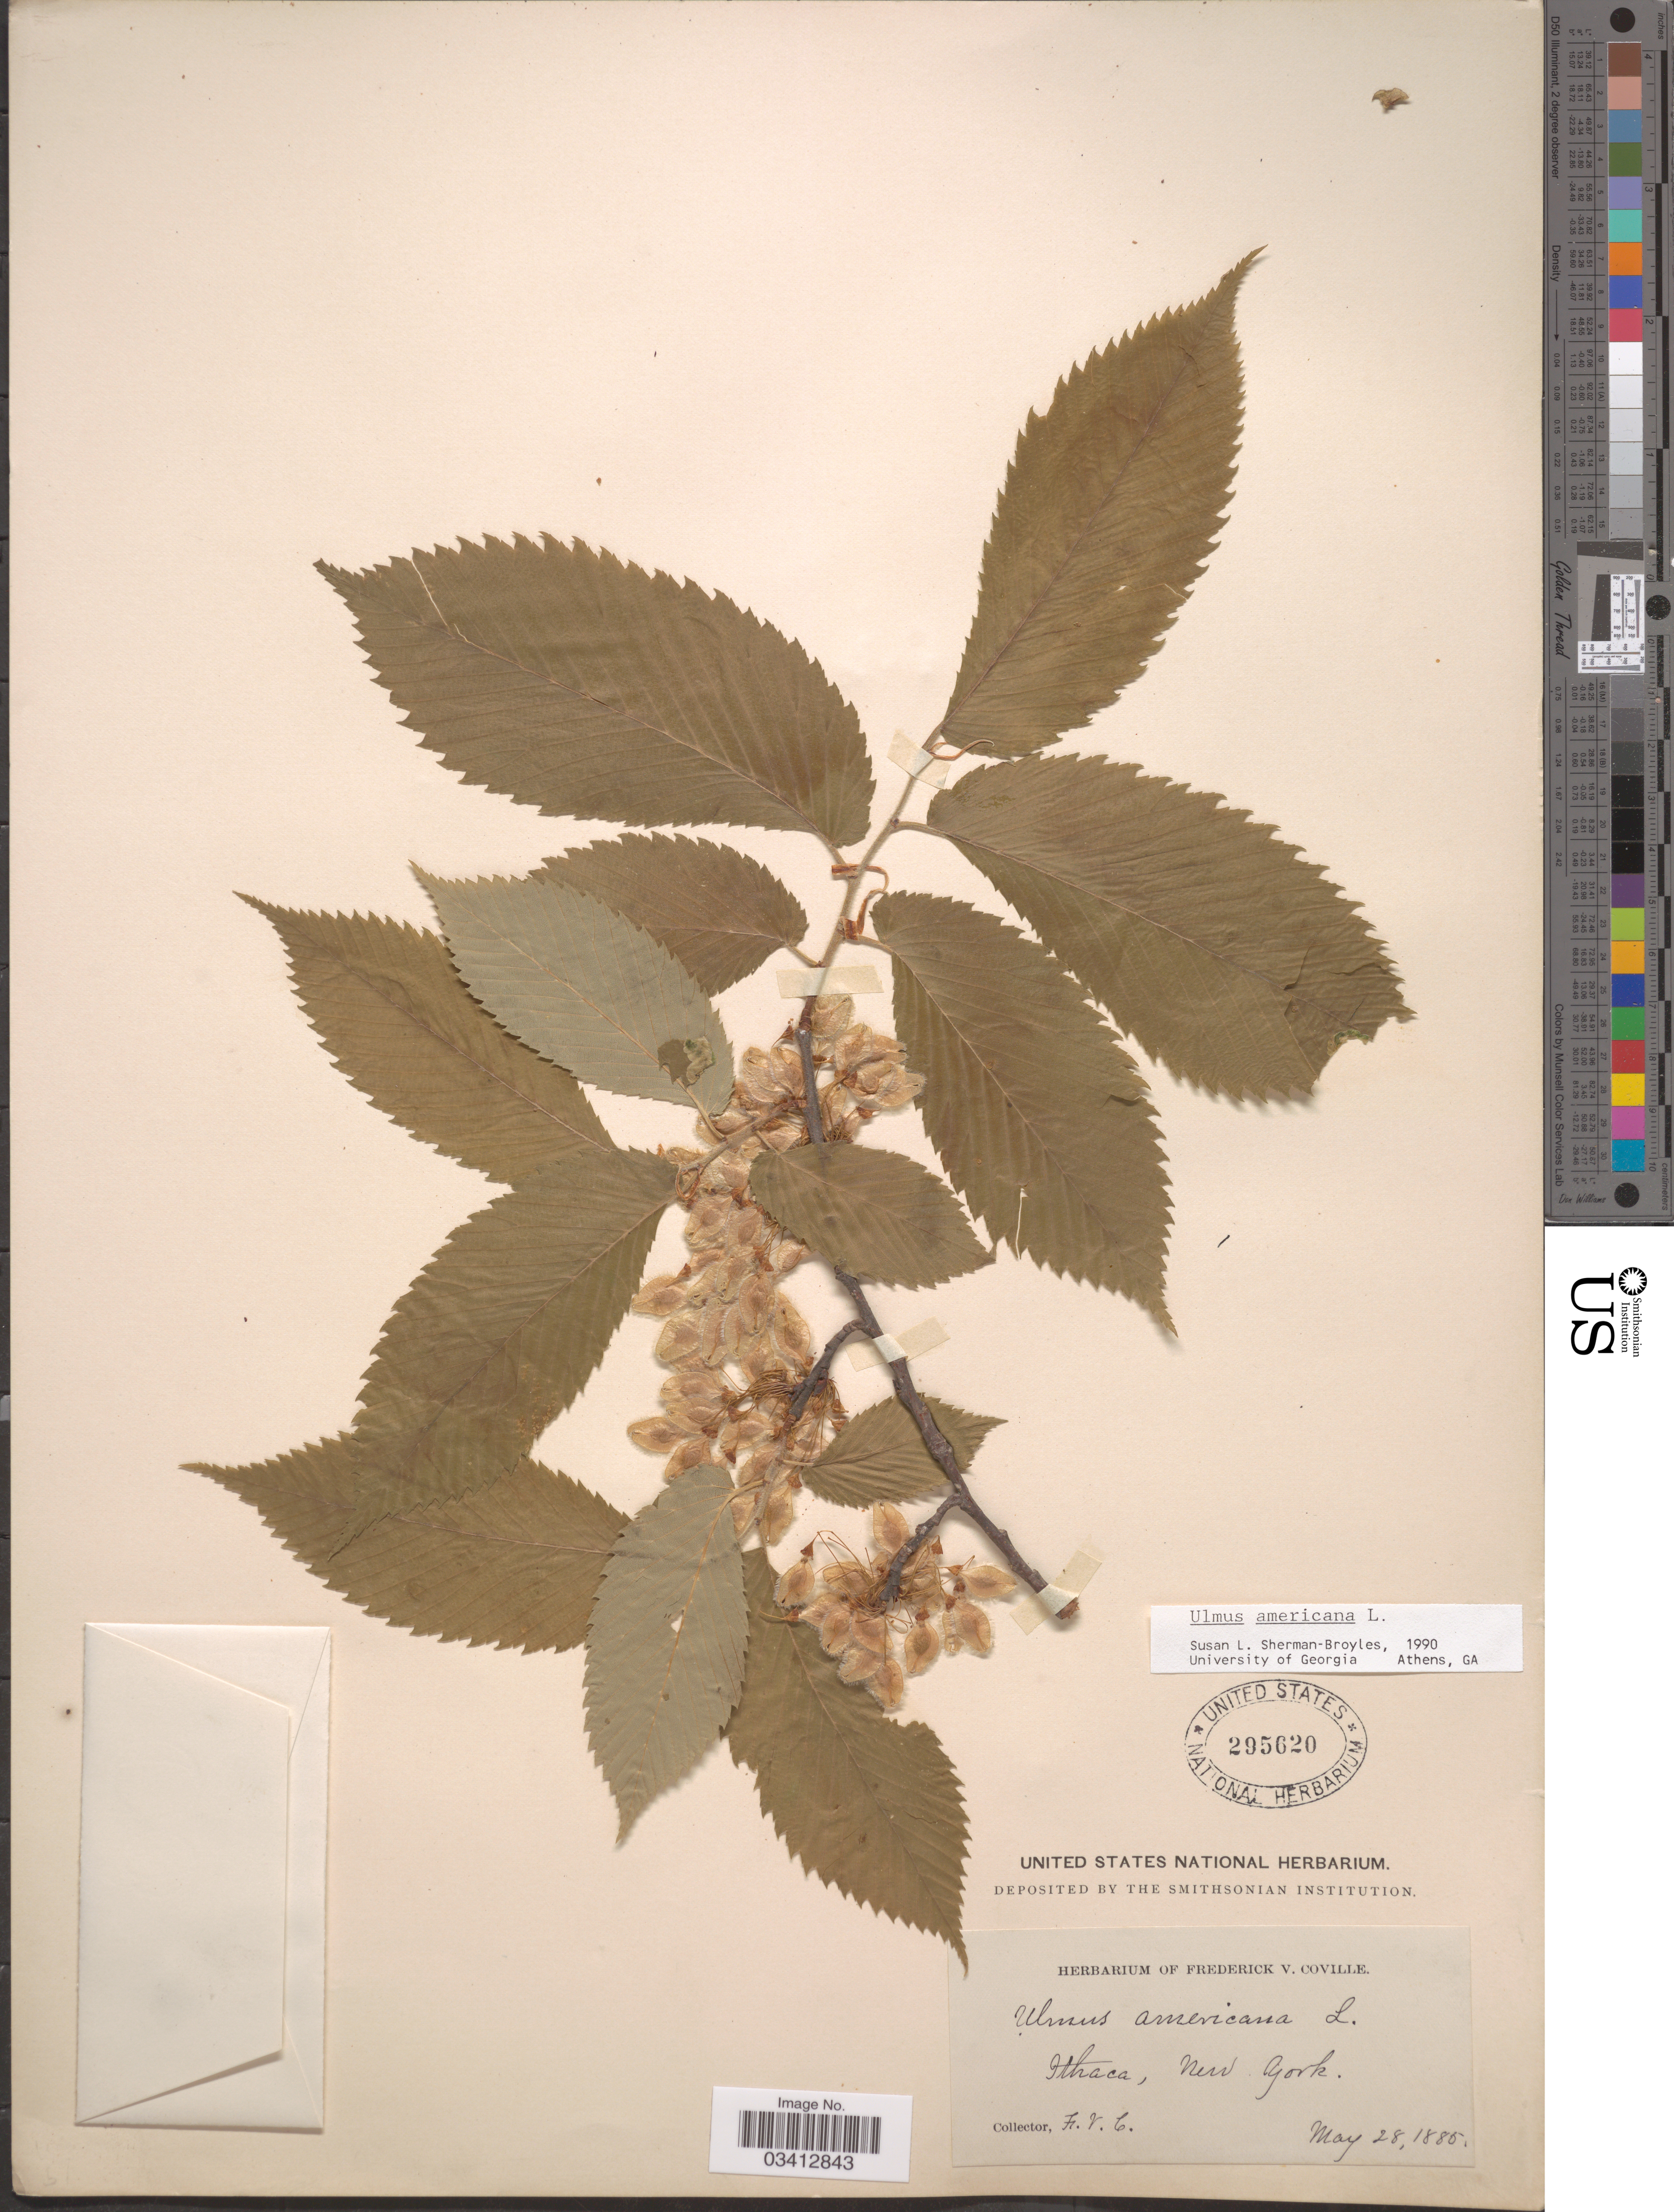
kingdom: Plantae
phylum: Tracheophyta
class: Magnoliopsida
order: Rosales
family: Ulmaceae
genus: Ulmus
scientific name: Ulmus americana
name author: L.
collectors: F. V. Coville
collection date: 1885-05-28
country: United States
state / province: New York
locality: Ithaca.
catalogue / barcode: US 295620